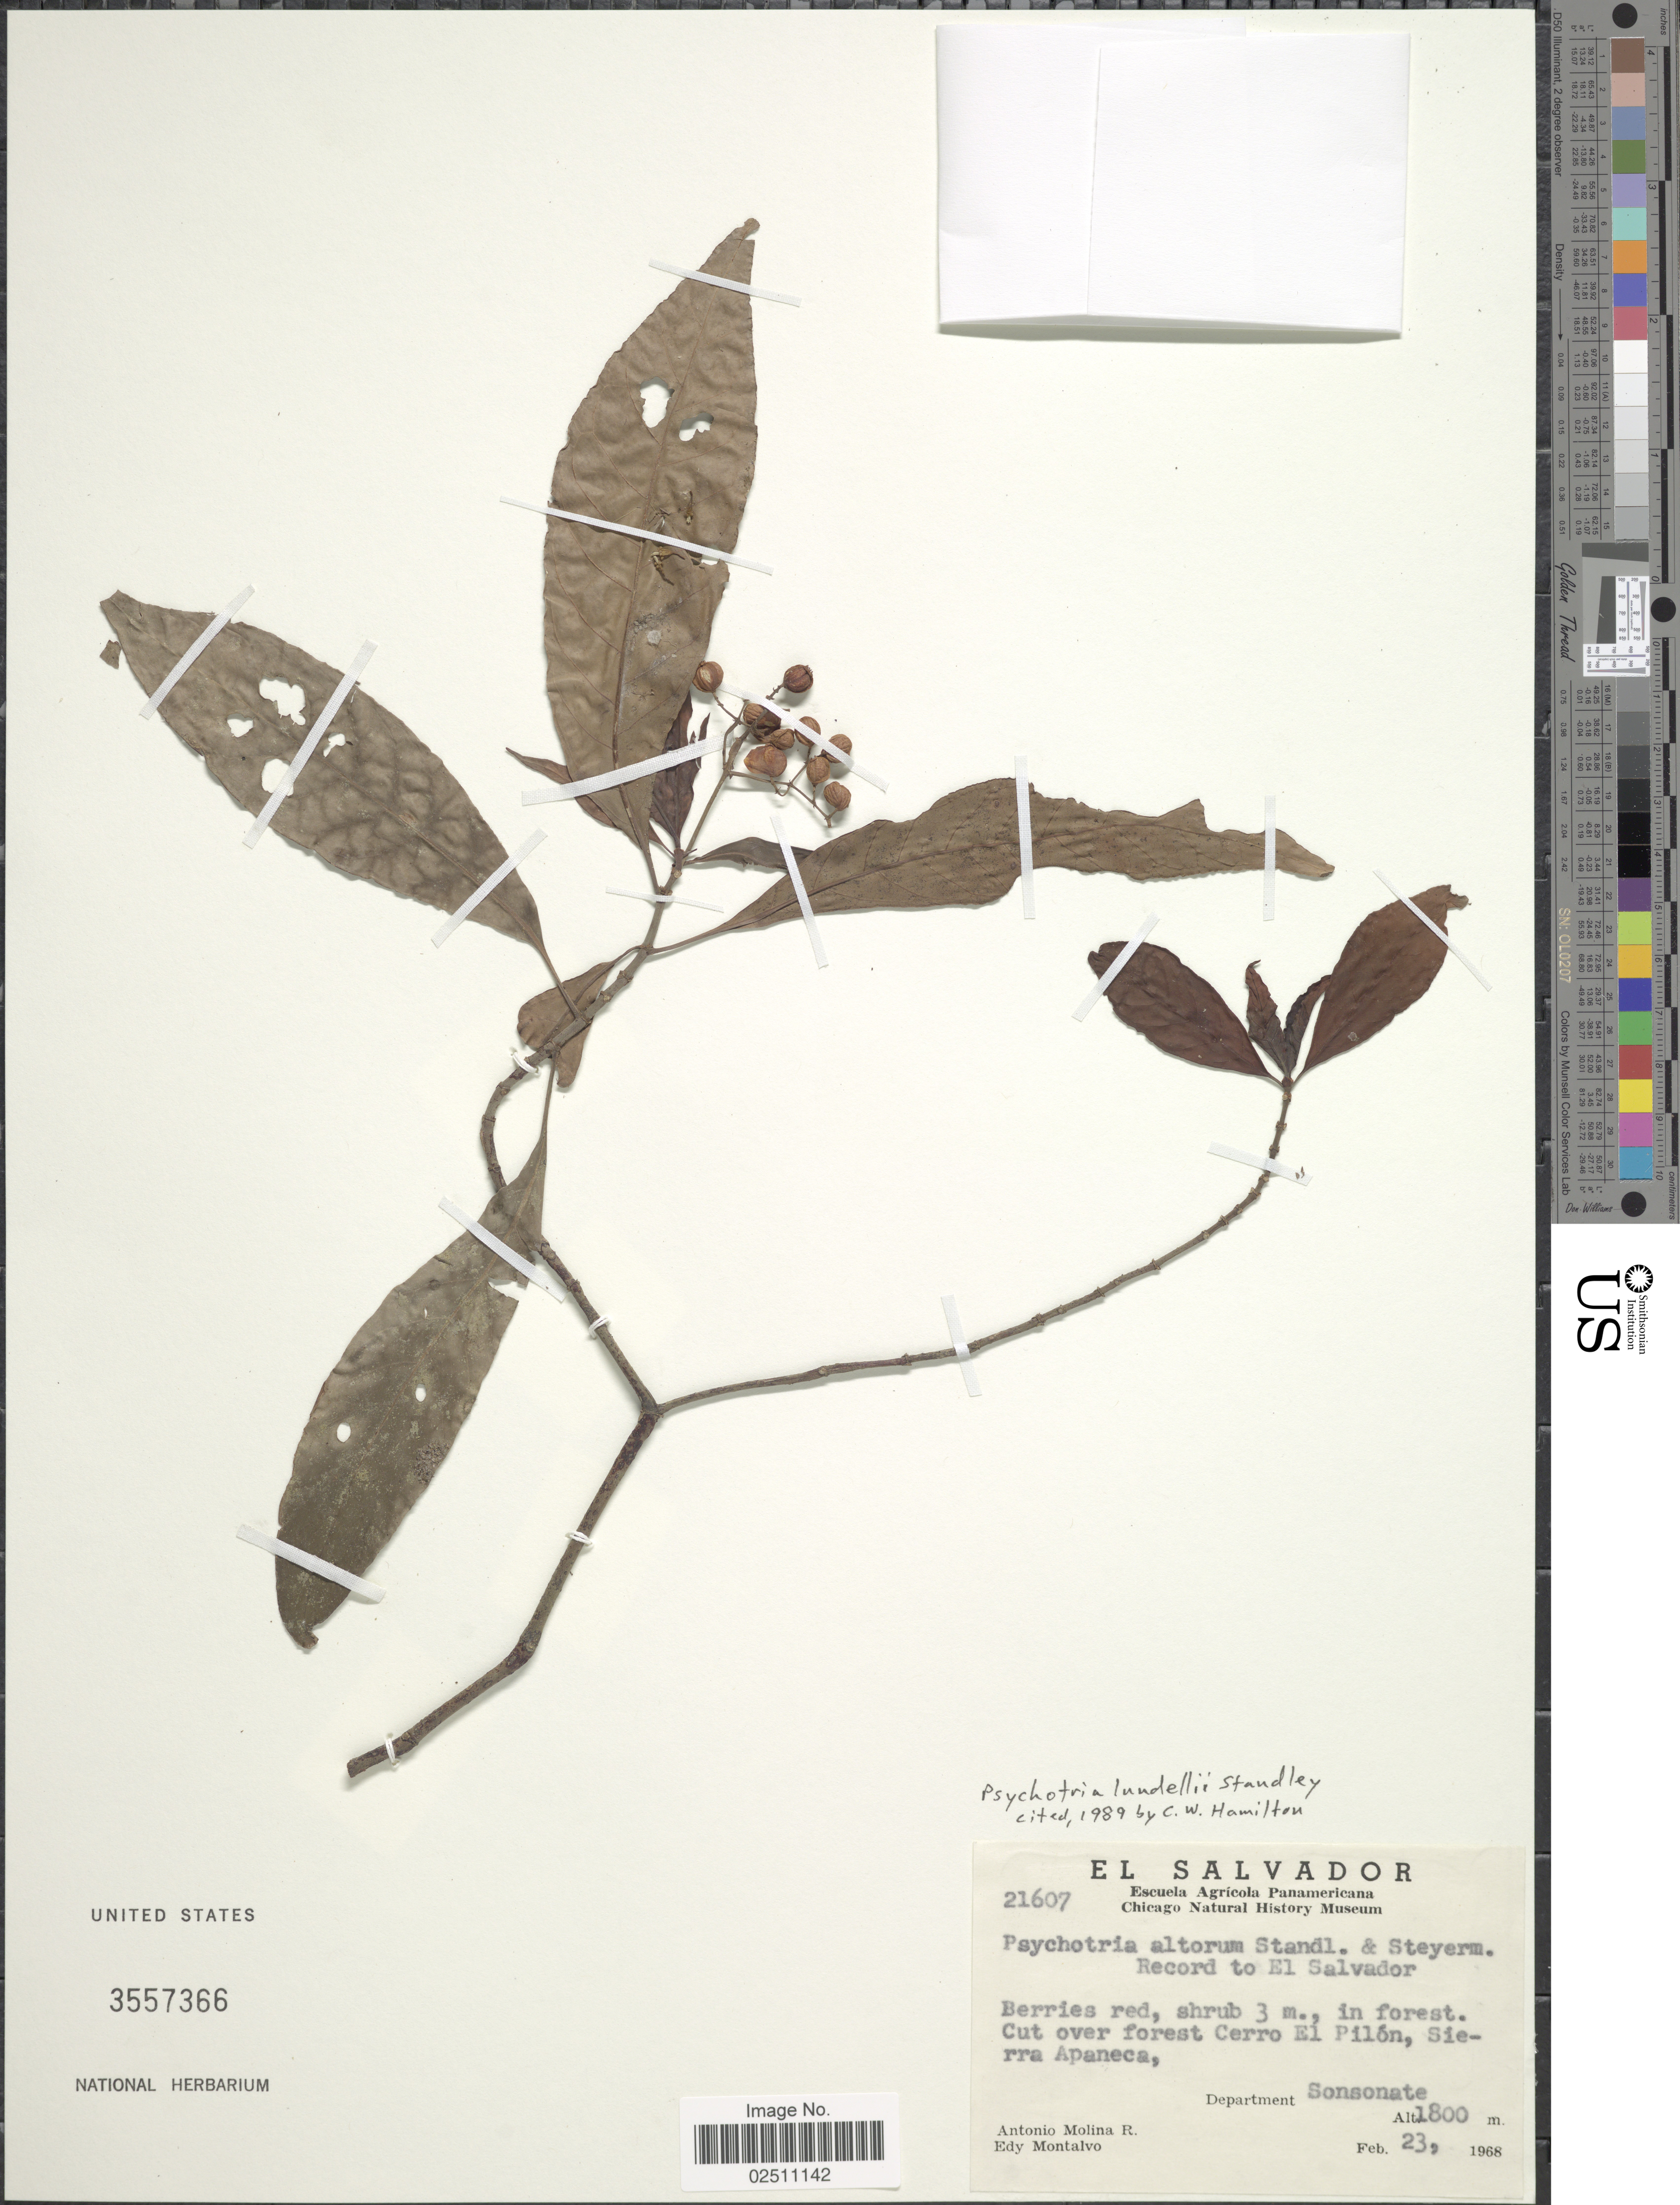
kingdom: Plantae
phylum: Tracheophyta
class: Magnoliopsida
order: Gentianales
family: Rubiaceae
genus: Psychotria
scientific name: Psychotria lundellii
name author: Standl.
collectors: A. Molina R. & E. A. Montalvo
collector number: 21607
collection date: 1968-02-23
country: El Salvador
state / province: Sonsonate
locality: In forest, cut over forest Cerro El Pilon, Sierra Apaneca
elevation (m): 1800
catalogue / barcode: US 3557366